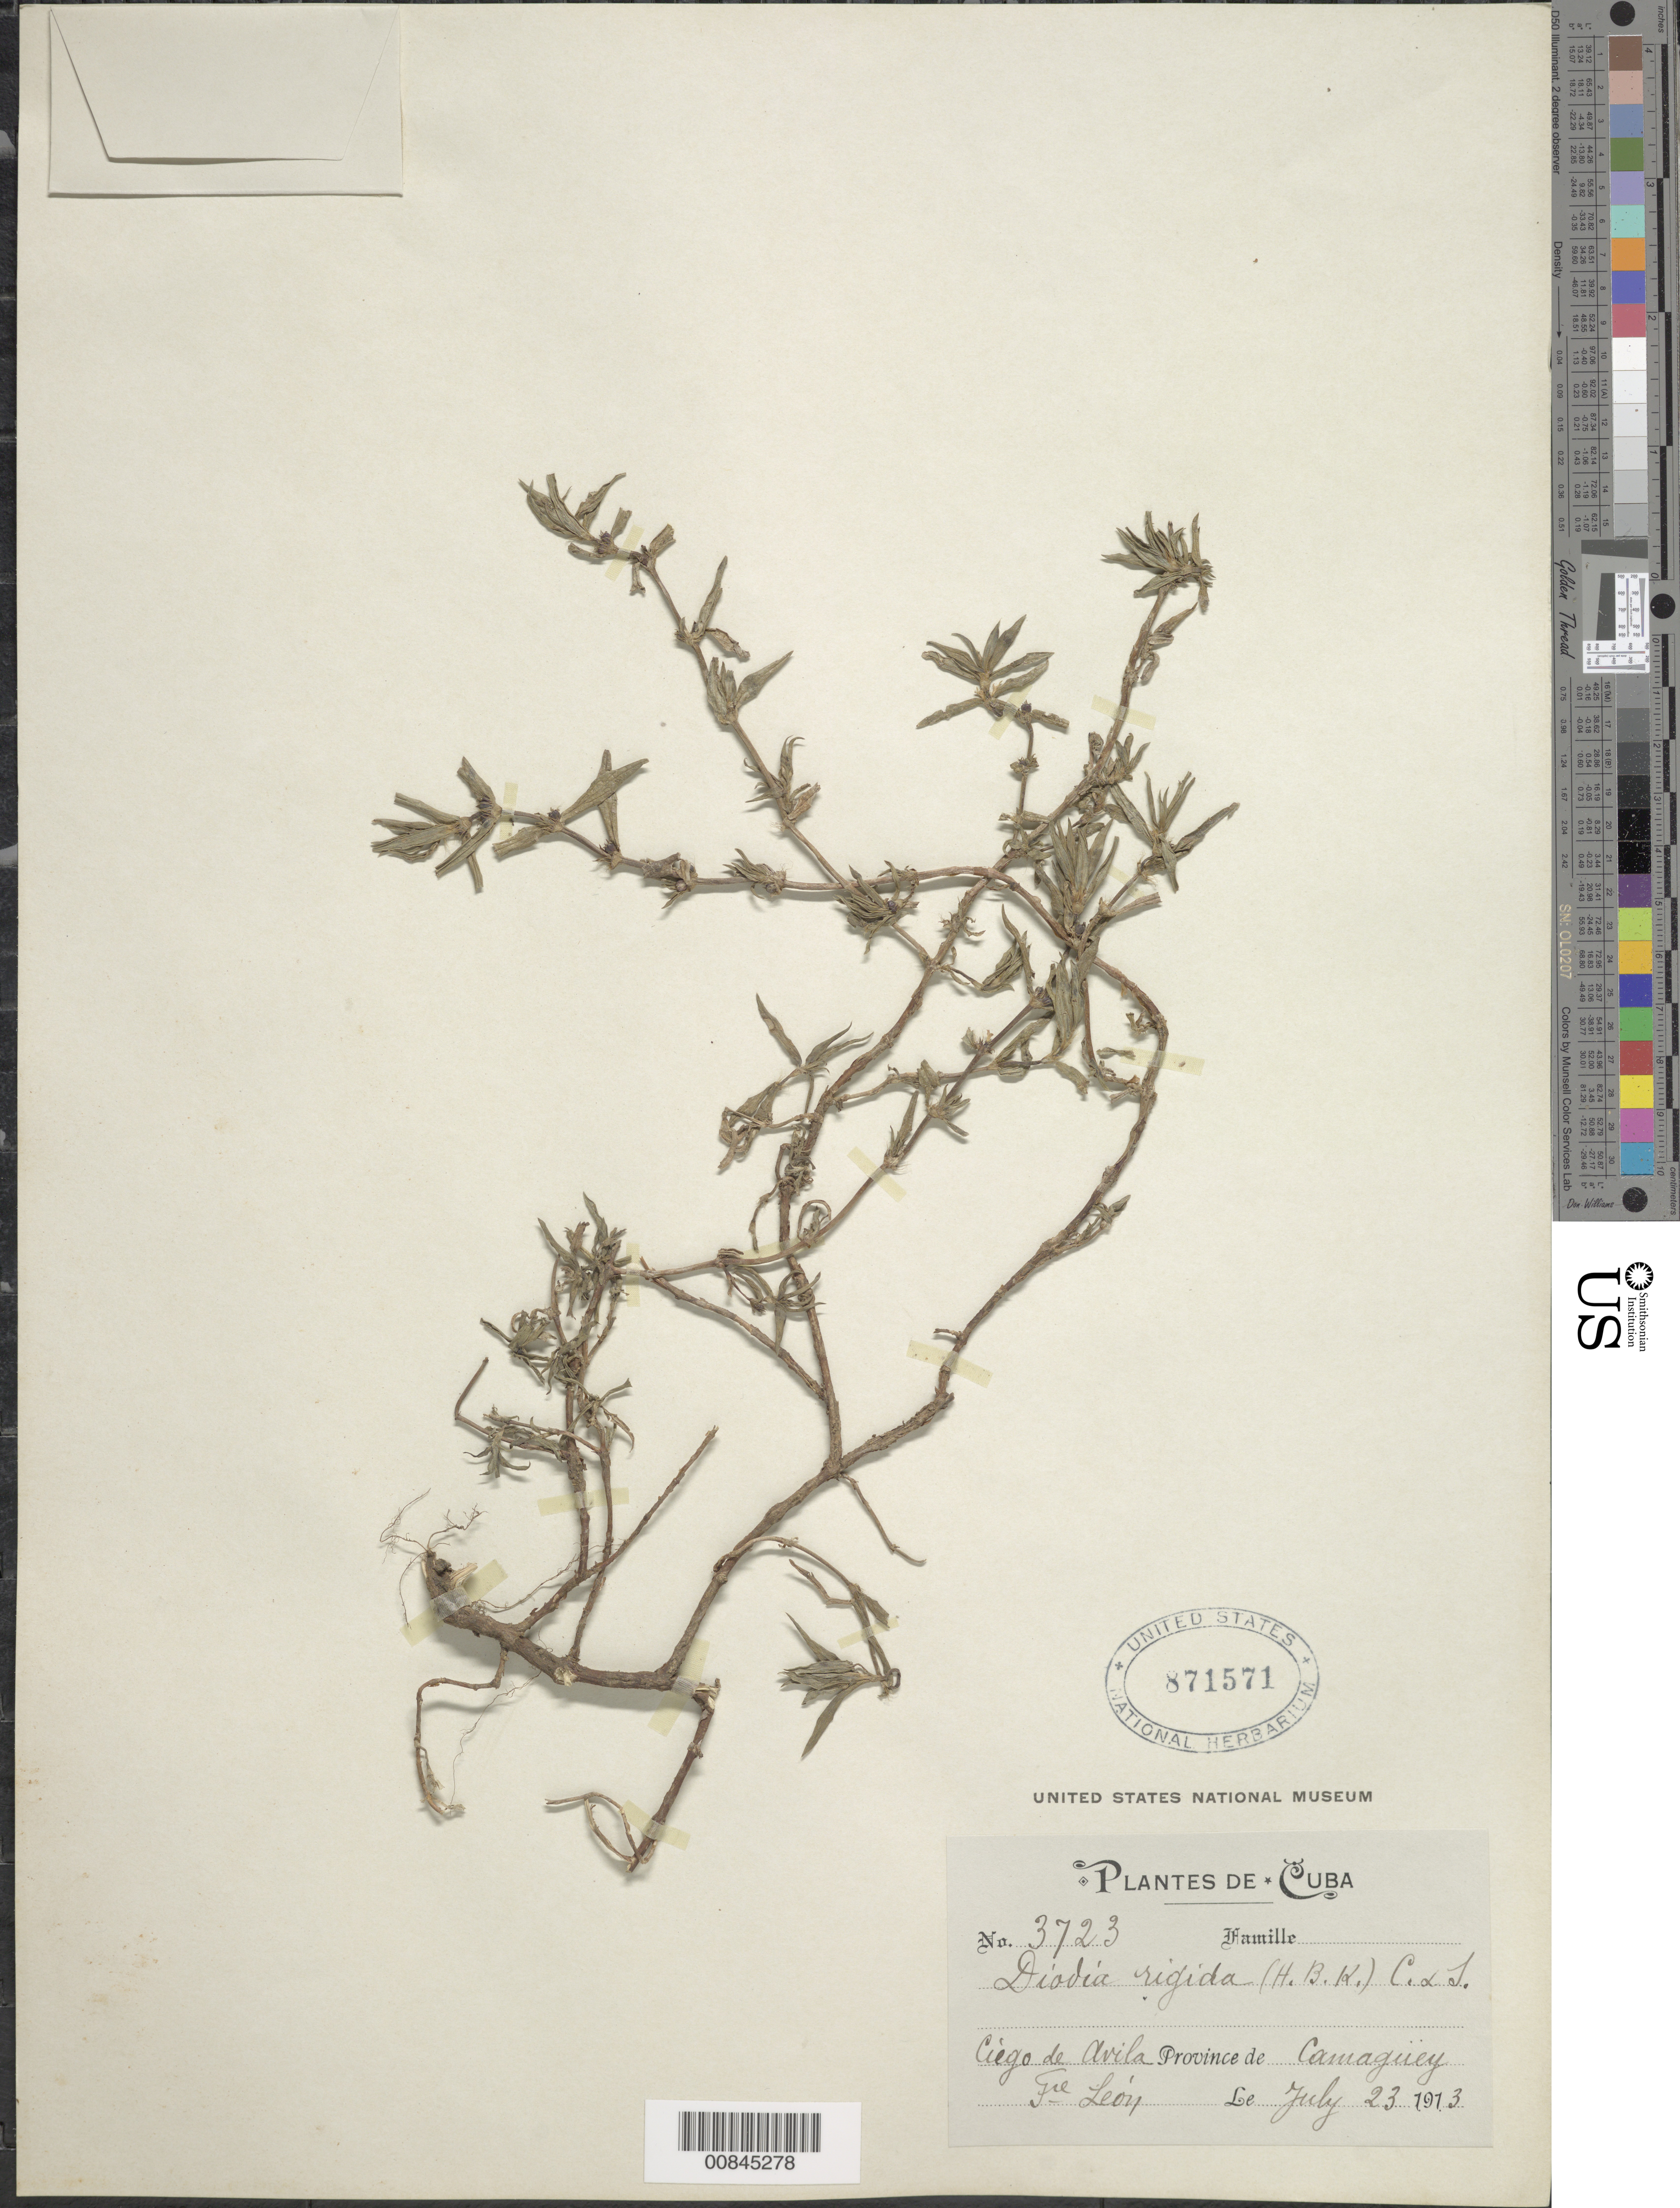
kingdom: Plantae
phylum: Tracheophyta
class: Magnoliopsida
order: Gentianales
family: Rubiaceae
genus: Diodella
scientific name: Diodella apiculata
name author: (Willd. ex Roem. & Schult.) Bacigalupo & E.L. Cabral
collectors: Bro. León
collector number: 3723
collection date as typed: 23 Jul 1913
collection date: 1913-07-23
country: Cuba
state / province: Camaguey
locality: Ciego de Avila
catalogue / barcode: US 871571